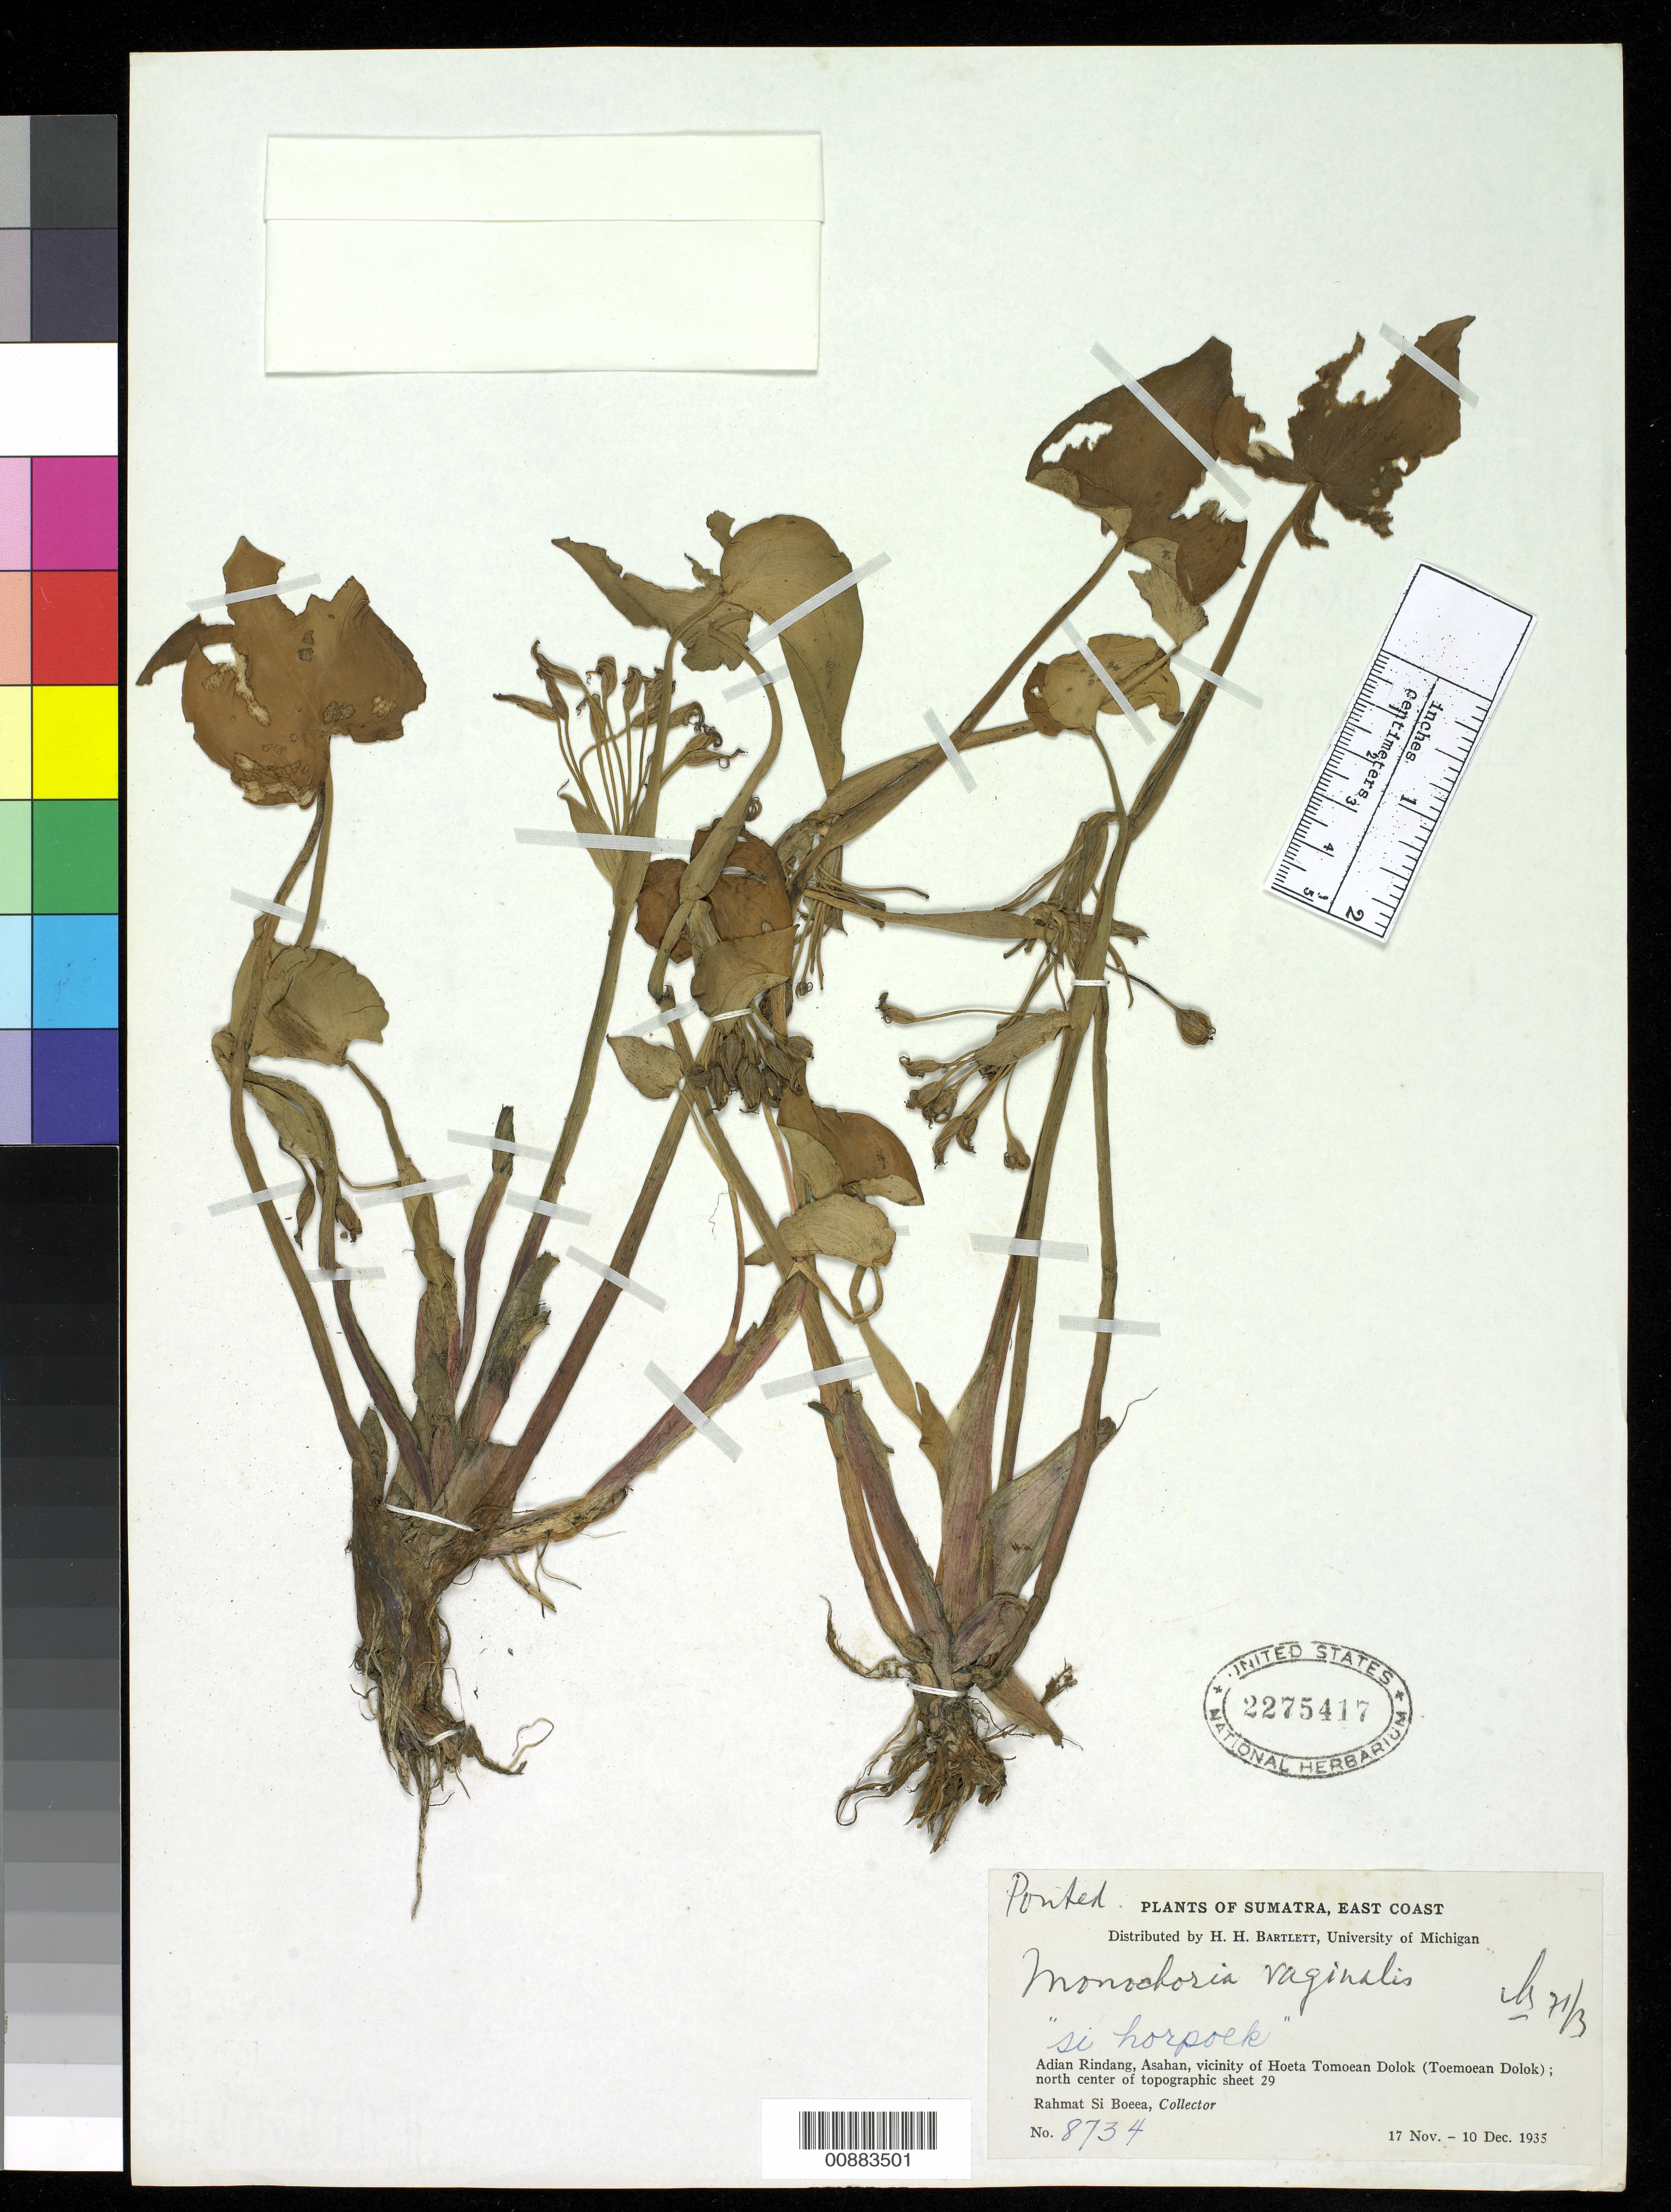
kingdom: Plantae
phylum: Tracheophyta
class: Liliopsida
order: Commelinales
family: Pontederiaceae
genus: Monochoria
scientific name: Monochoria vaginalis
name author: (Burm. f.) C. Presl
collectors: Rahmat Si Boeea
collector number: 8734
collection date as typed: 10 Nov 1935 to 17 Nov 1935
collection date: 1935-11-10/1935-11-17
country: Indonesia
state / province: Sumatra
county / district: Aceh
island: Sumatra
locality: Adian Rindang, Asahan, vicinity of Hoeta Tomoean Dolok (Toemocan Dolok), north center of topographic sheet 29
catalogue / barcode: US 2275417